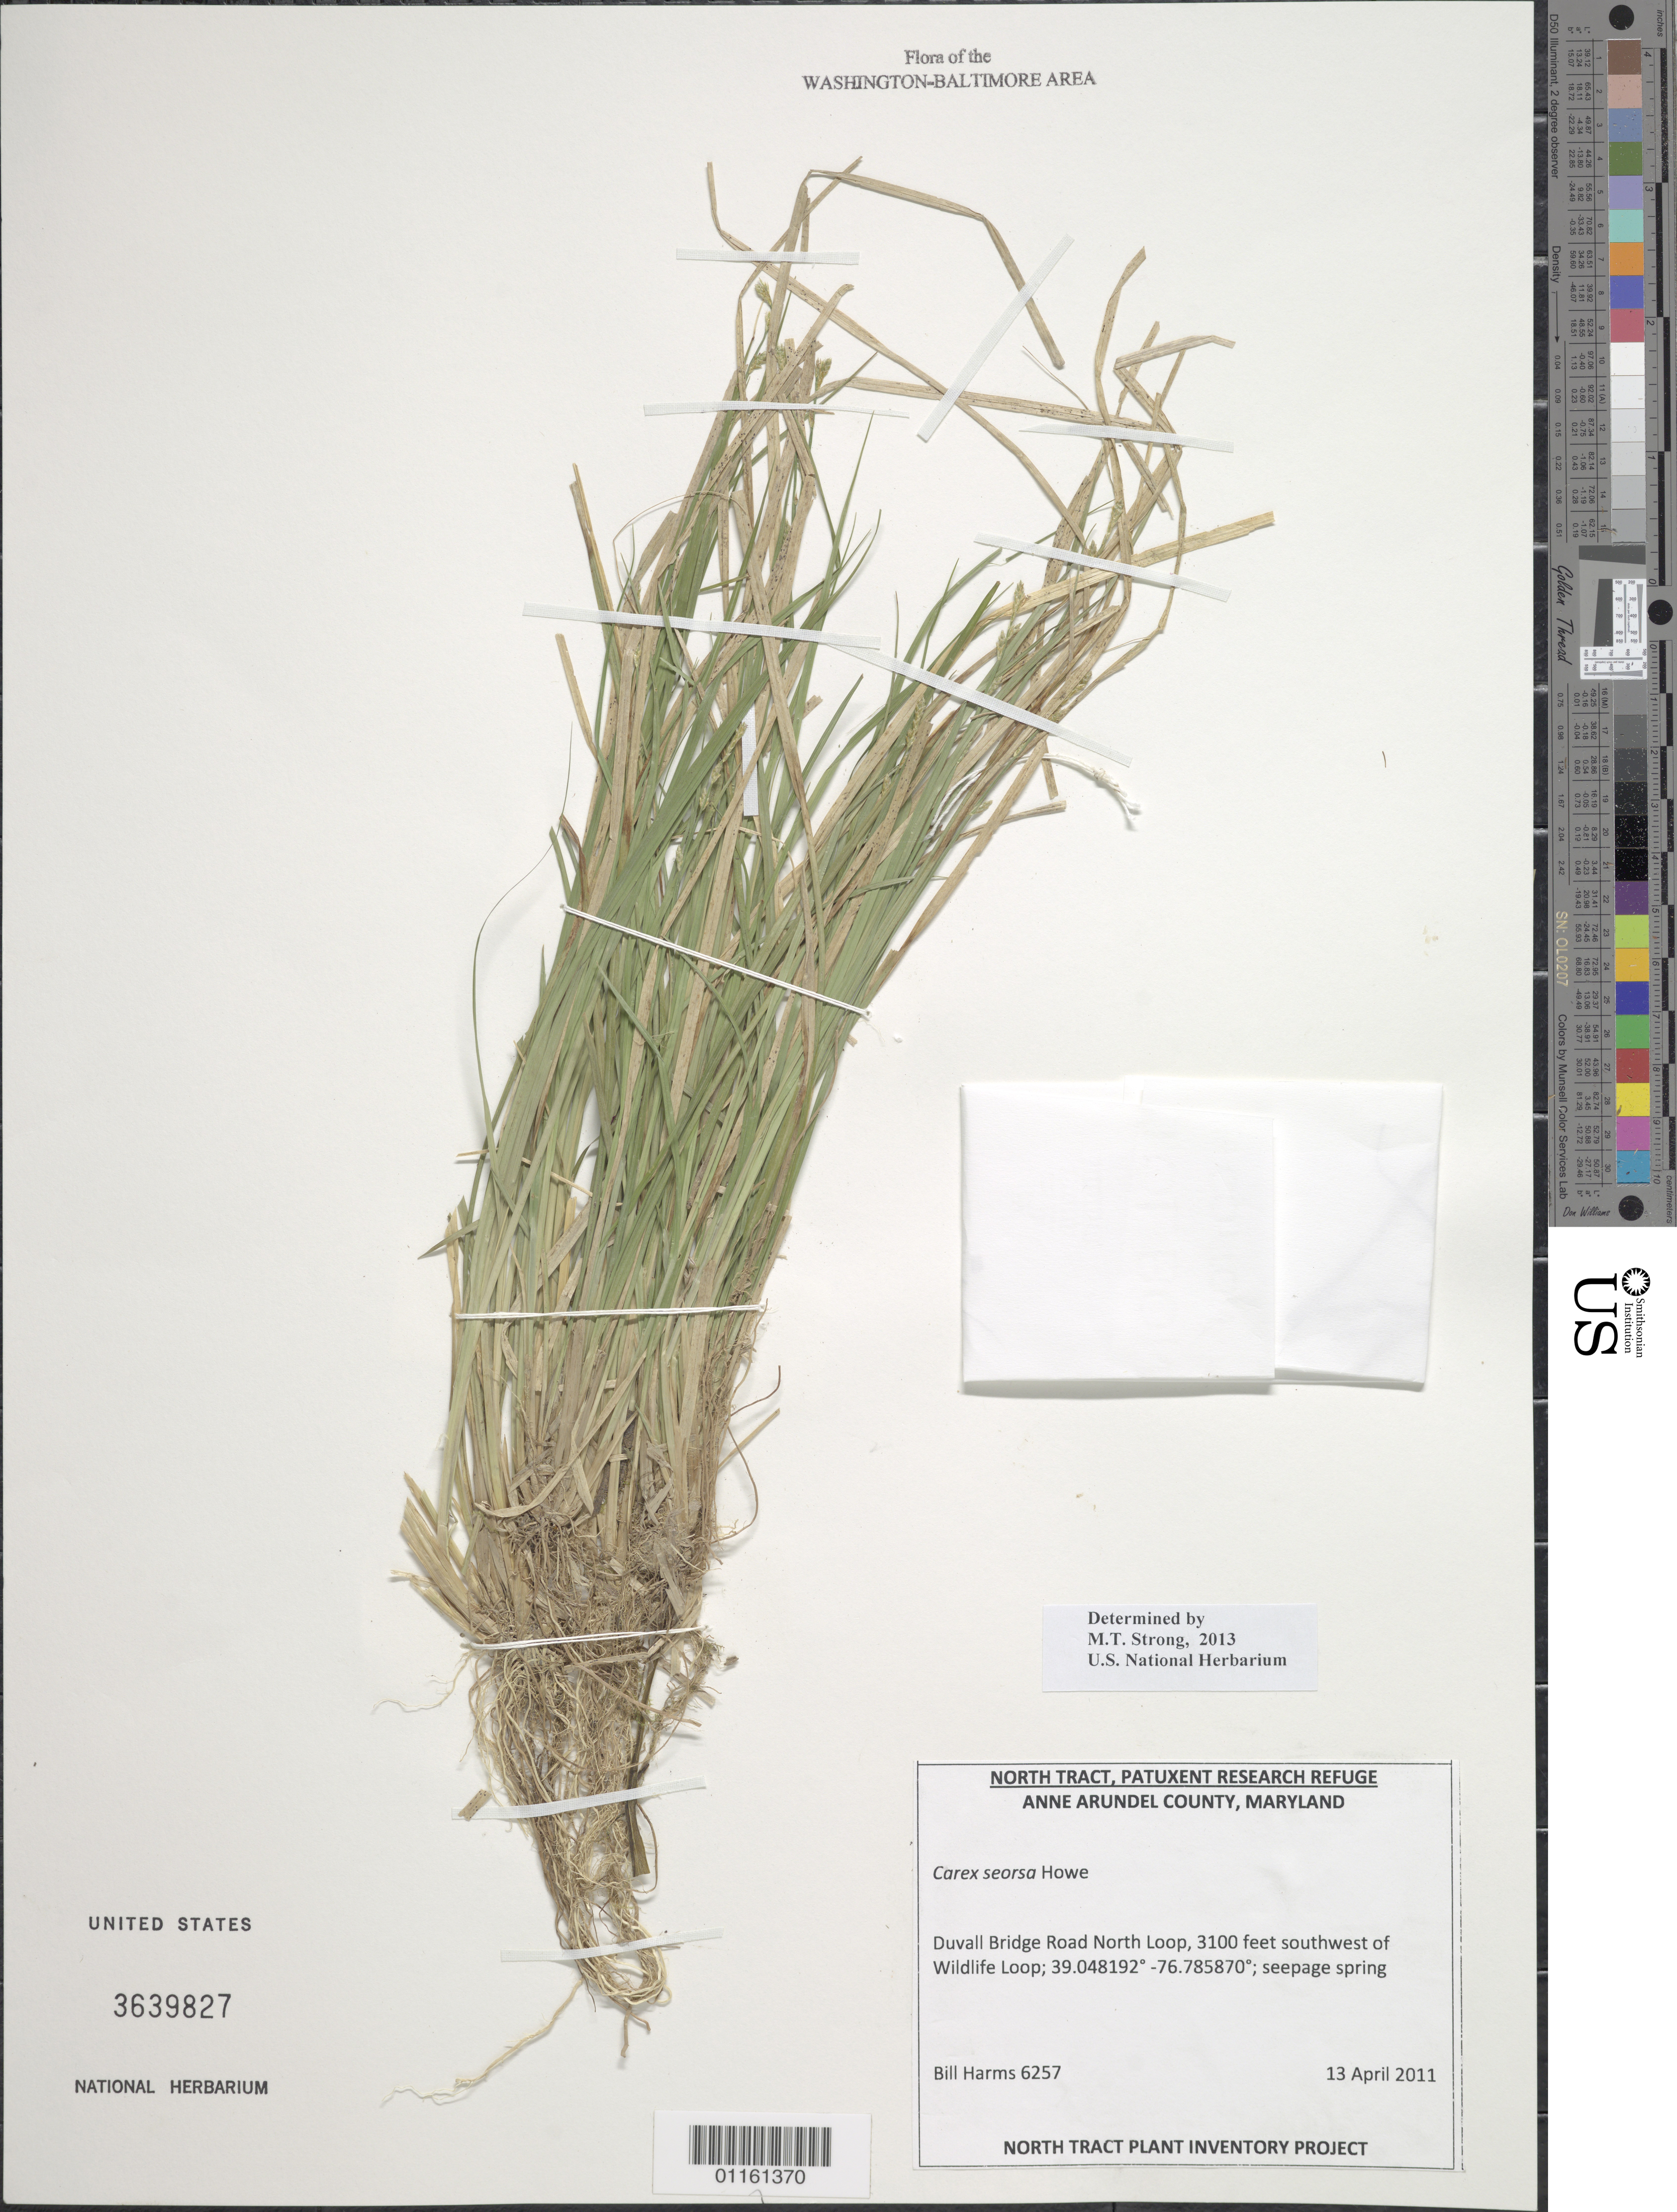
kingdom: Plantae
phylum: Tracheophyta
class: Liliopsida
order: Poales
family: Cyperaceae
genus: Carex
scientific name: Carex seorsa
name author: Howe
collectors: B. Harms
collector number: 6257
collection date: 2011-04-13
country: United States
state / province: Maryland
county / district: Anne Arundel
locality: Duvall Bridge Road North loop, 3100 feet southwest of Wildlife Loop.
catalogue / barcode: US 3639827